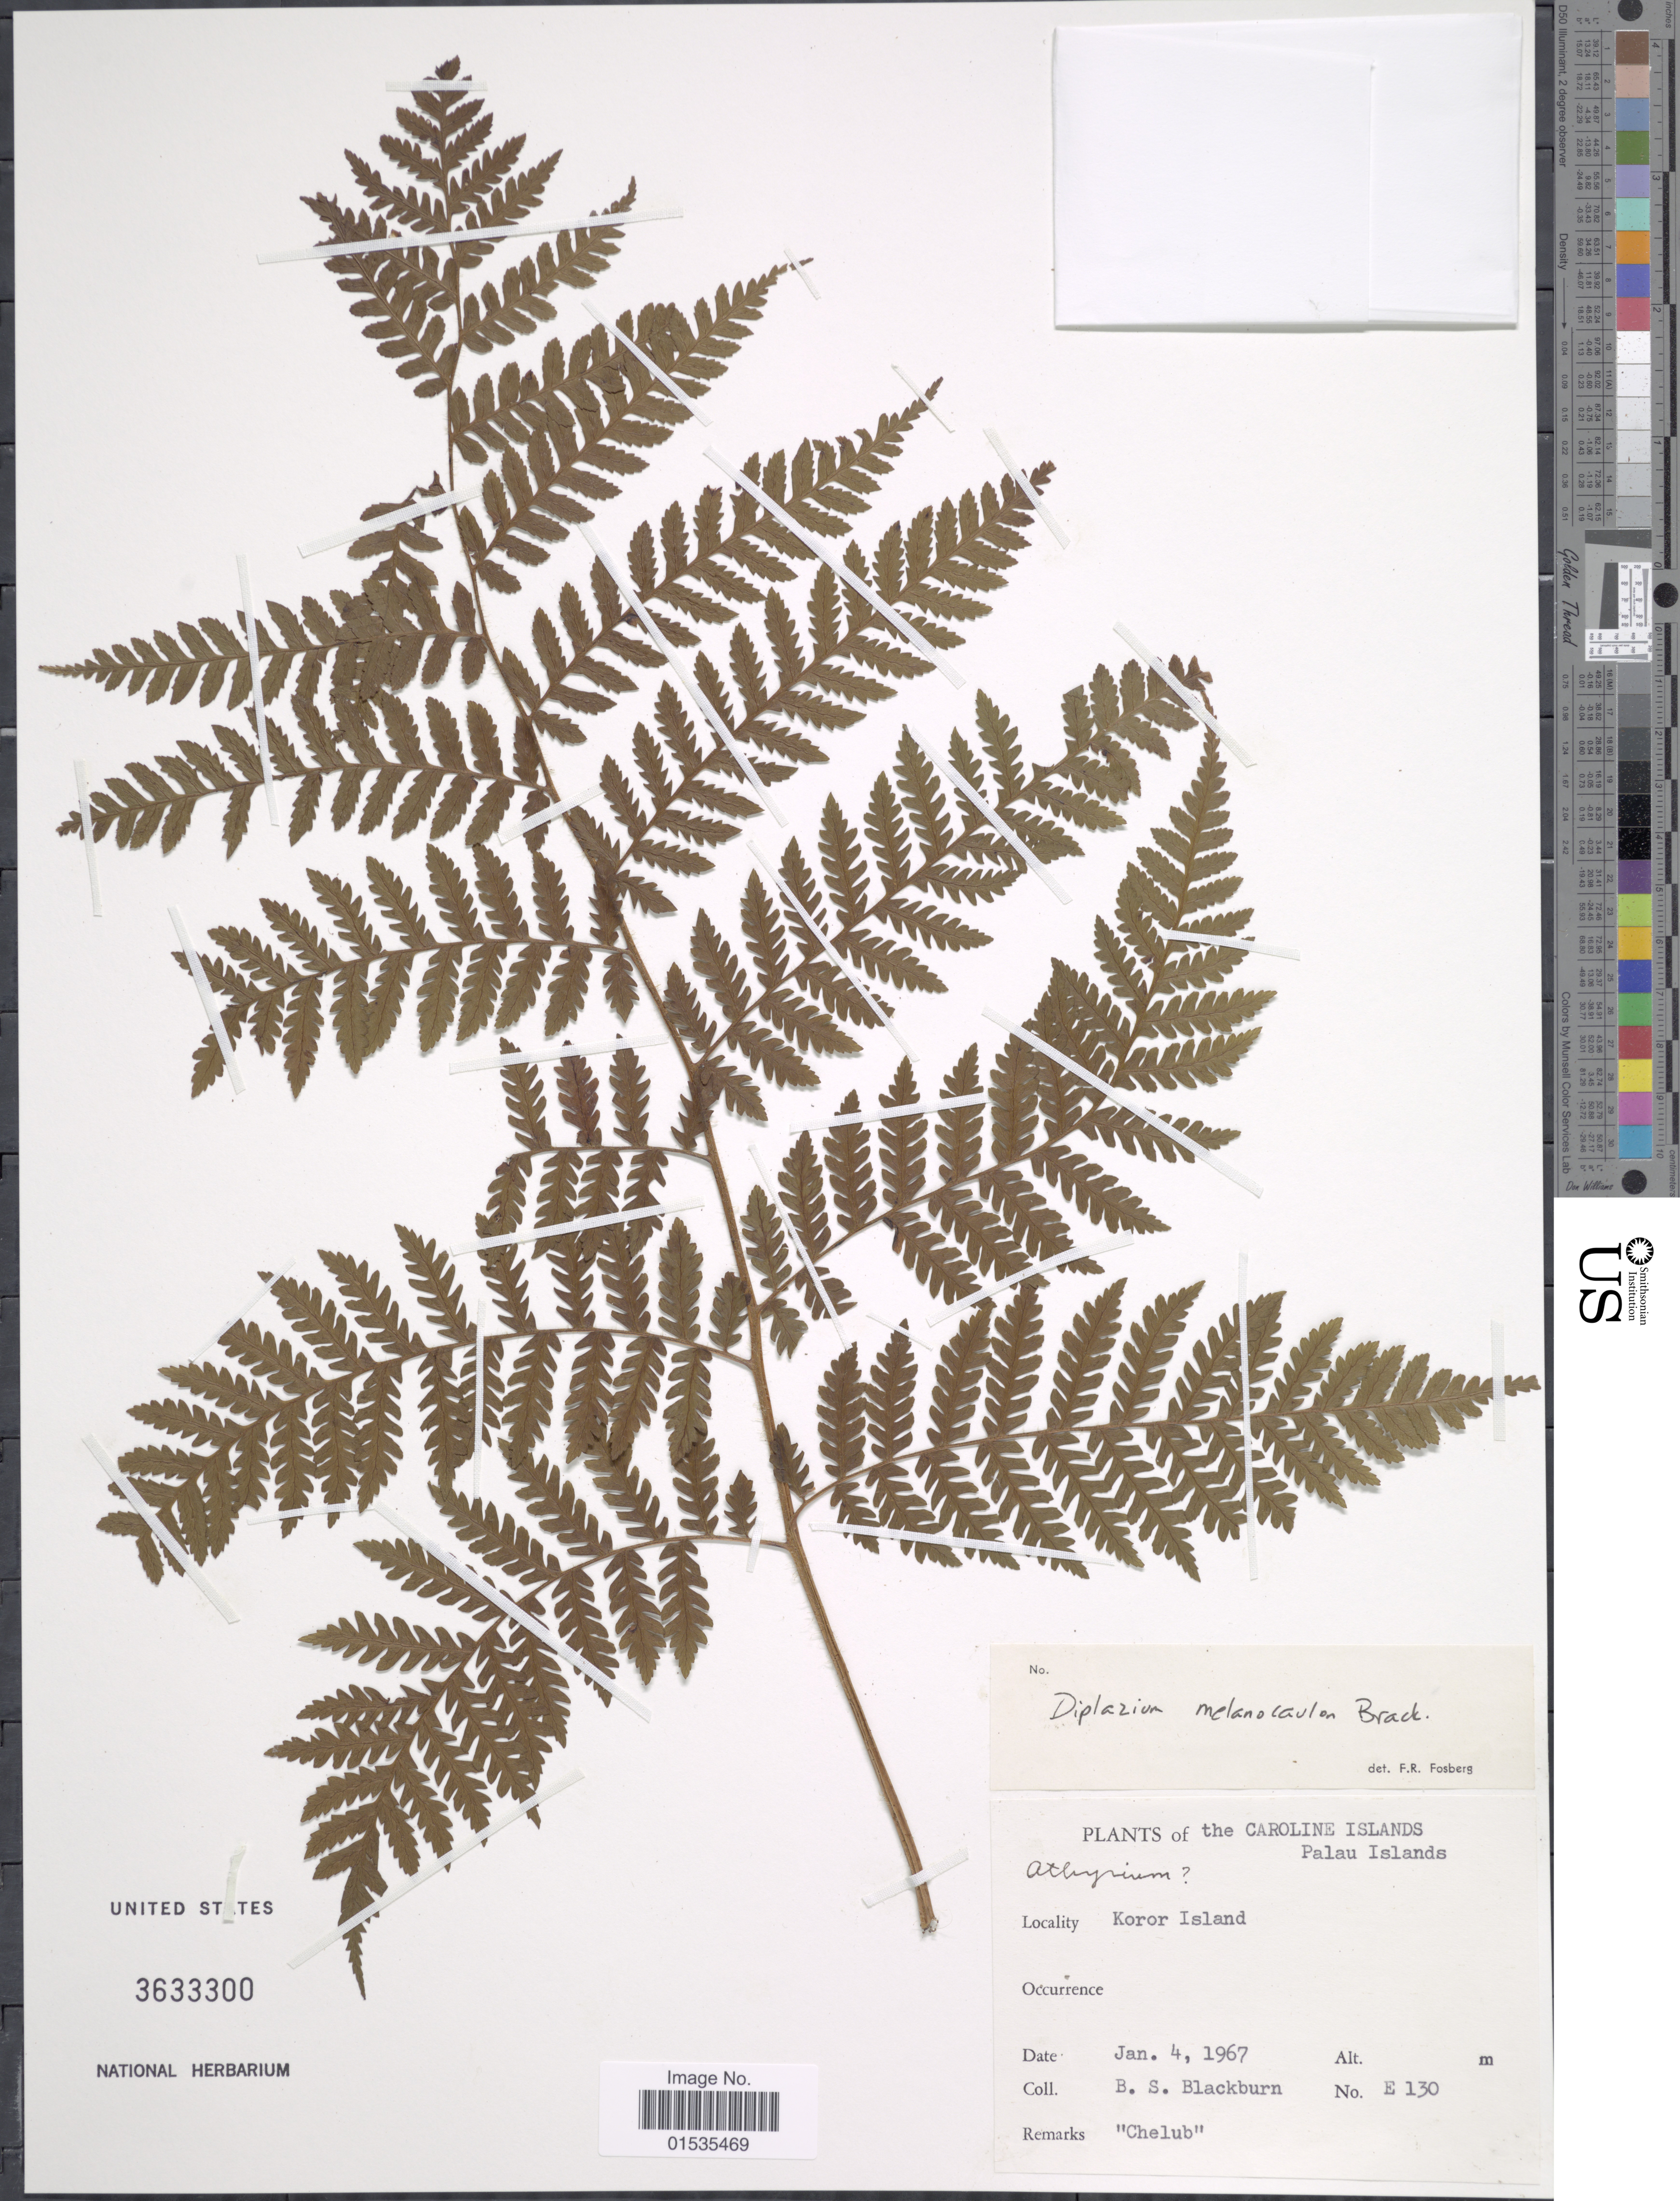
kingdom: Plantae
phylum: Tracheophyta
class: Polypodiopsida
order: Polypodiales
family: Athyriaceae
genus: Diplazium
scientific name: Diplazium melanocaulon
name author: Brack. in Wilkes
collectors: B. S. Blackburn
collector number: E 130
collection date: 1957-01-04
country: Palau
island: Oreor [Koror]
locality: Palau Islands, Korror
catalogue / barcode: US 3633300